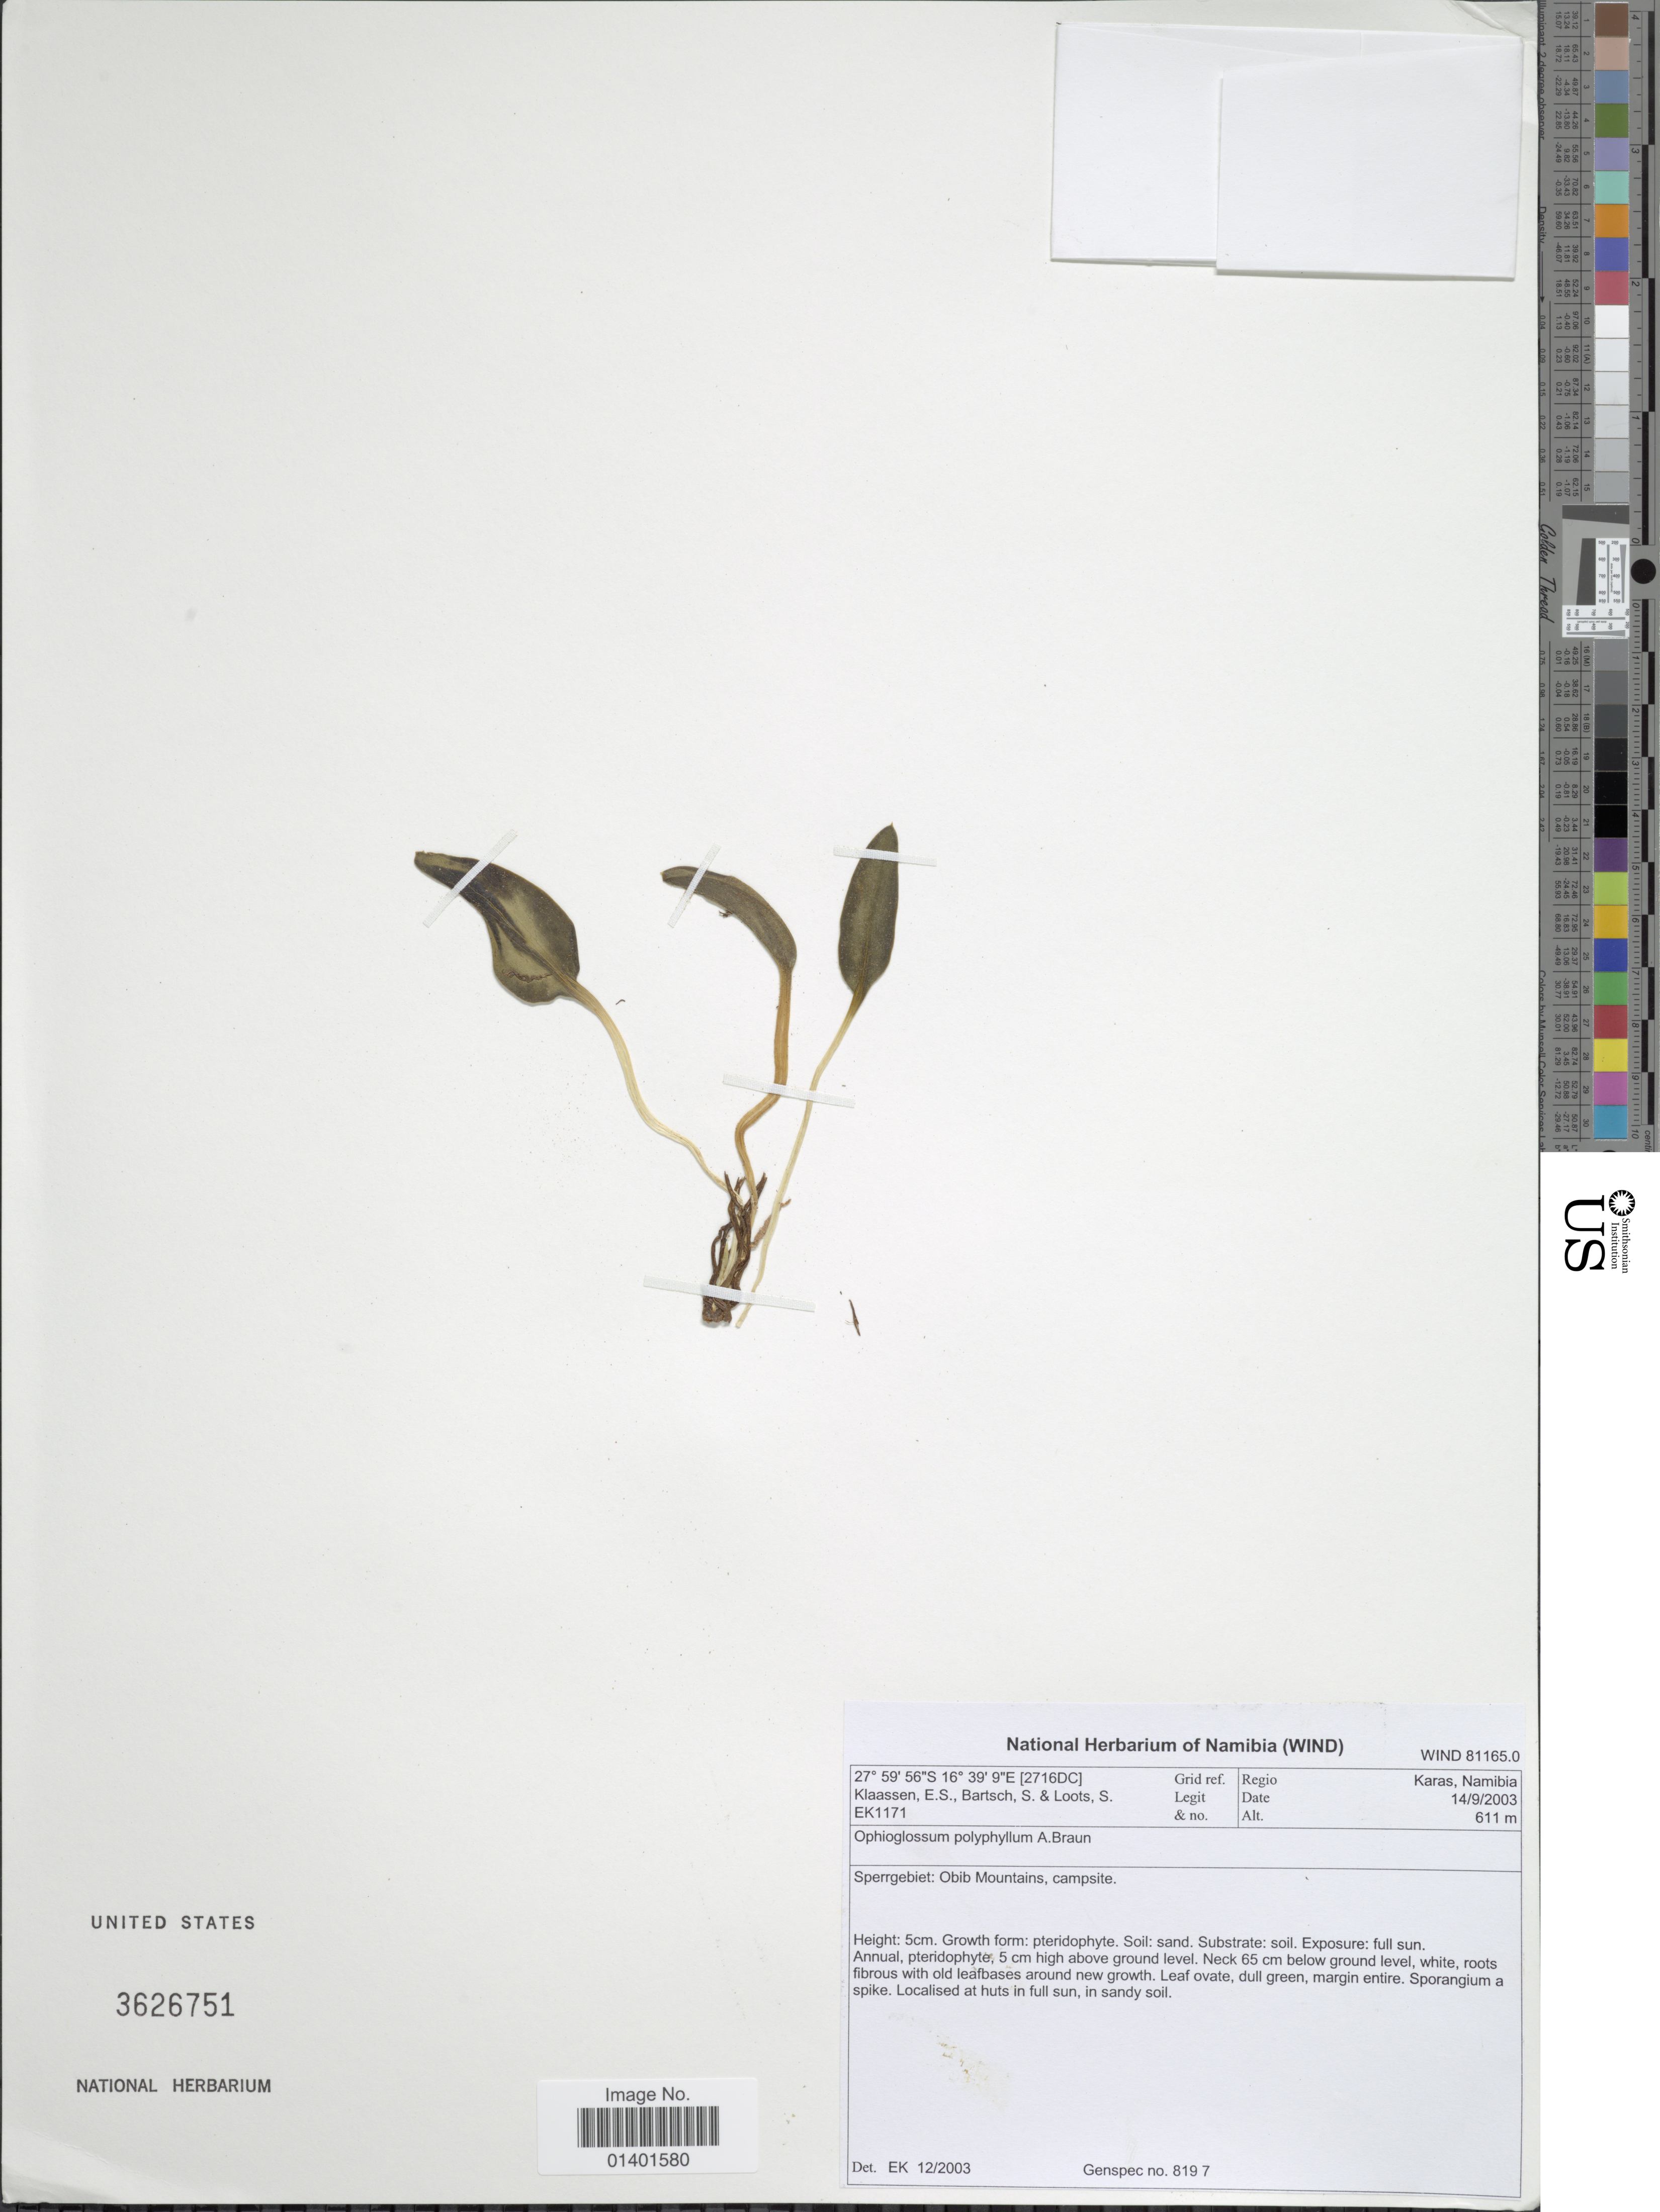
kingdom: Plantae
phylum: Tracheophyta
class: Polypodiopsida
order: Ophioglossales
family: Ophioglossaceae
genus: Ophioglossum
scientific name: Ophioglossum polyphyllum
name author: A. Braun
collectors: E. S. Klaassen, S. Bartsch & S. Loots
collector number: EK1171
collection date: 2003-09-14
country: Namibia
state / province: Karas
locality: Sperrgebiet: Obib Mountains, campsite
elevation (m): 611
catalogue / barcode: US 3626751